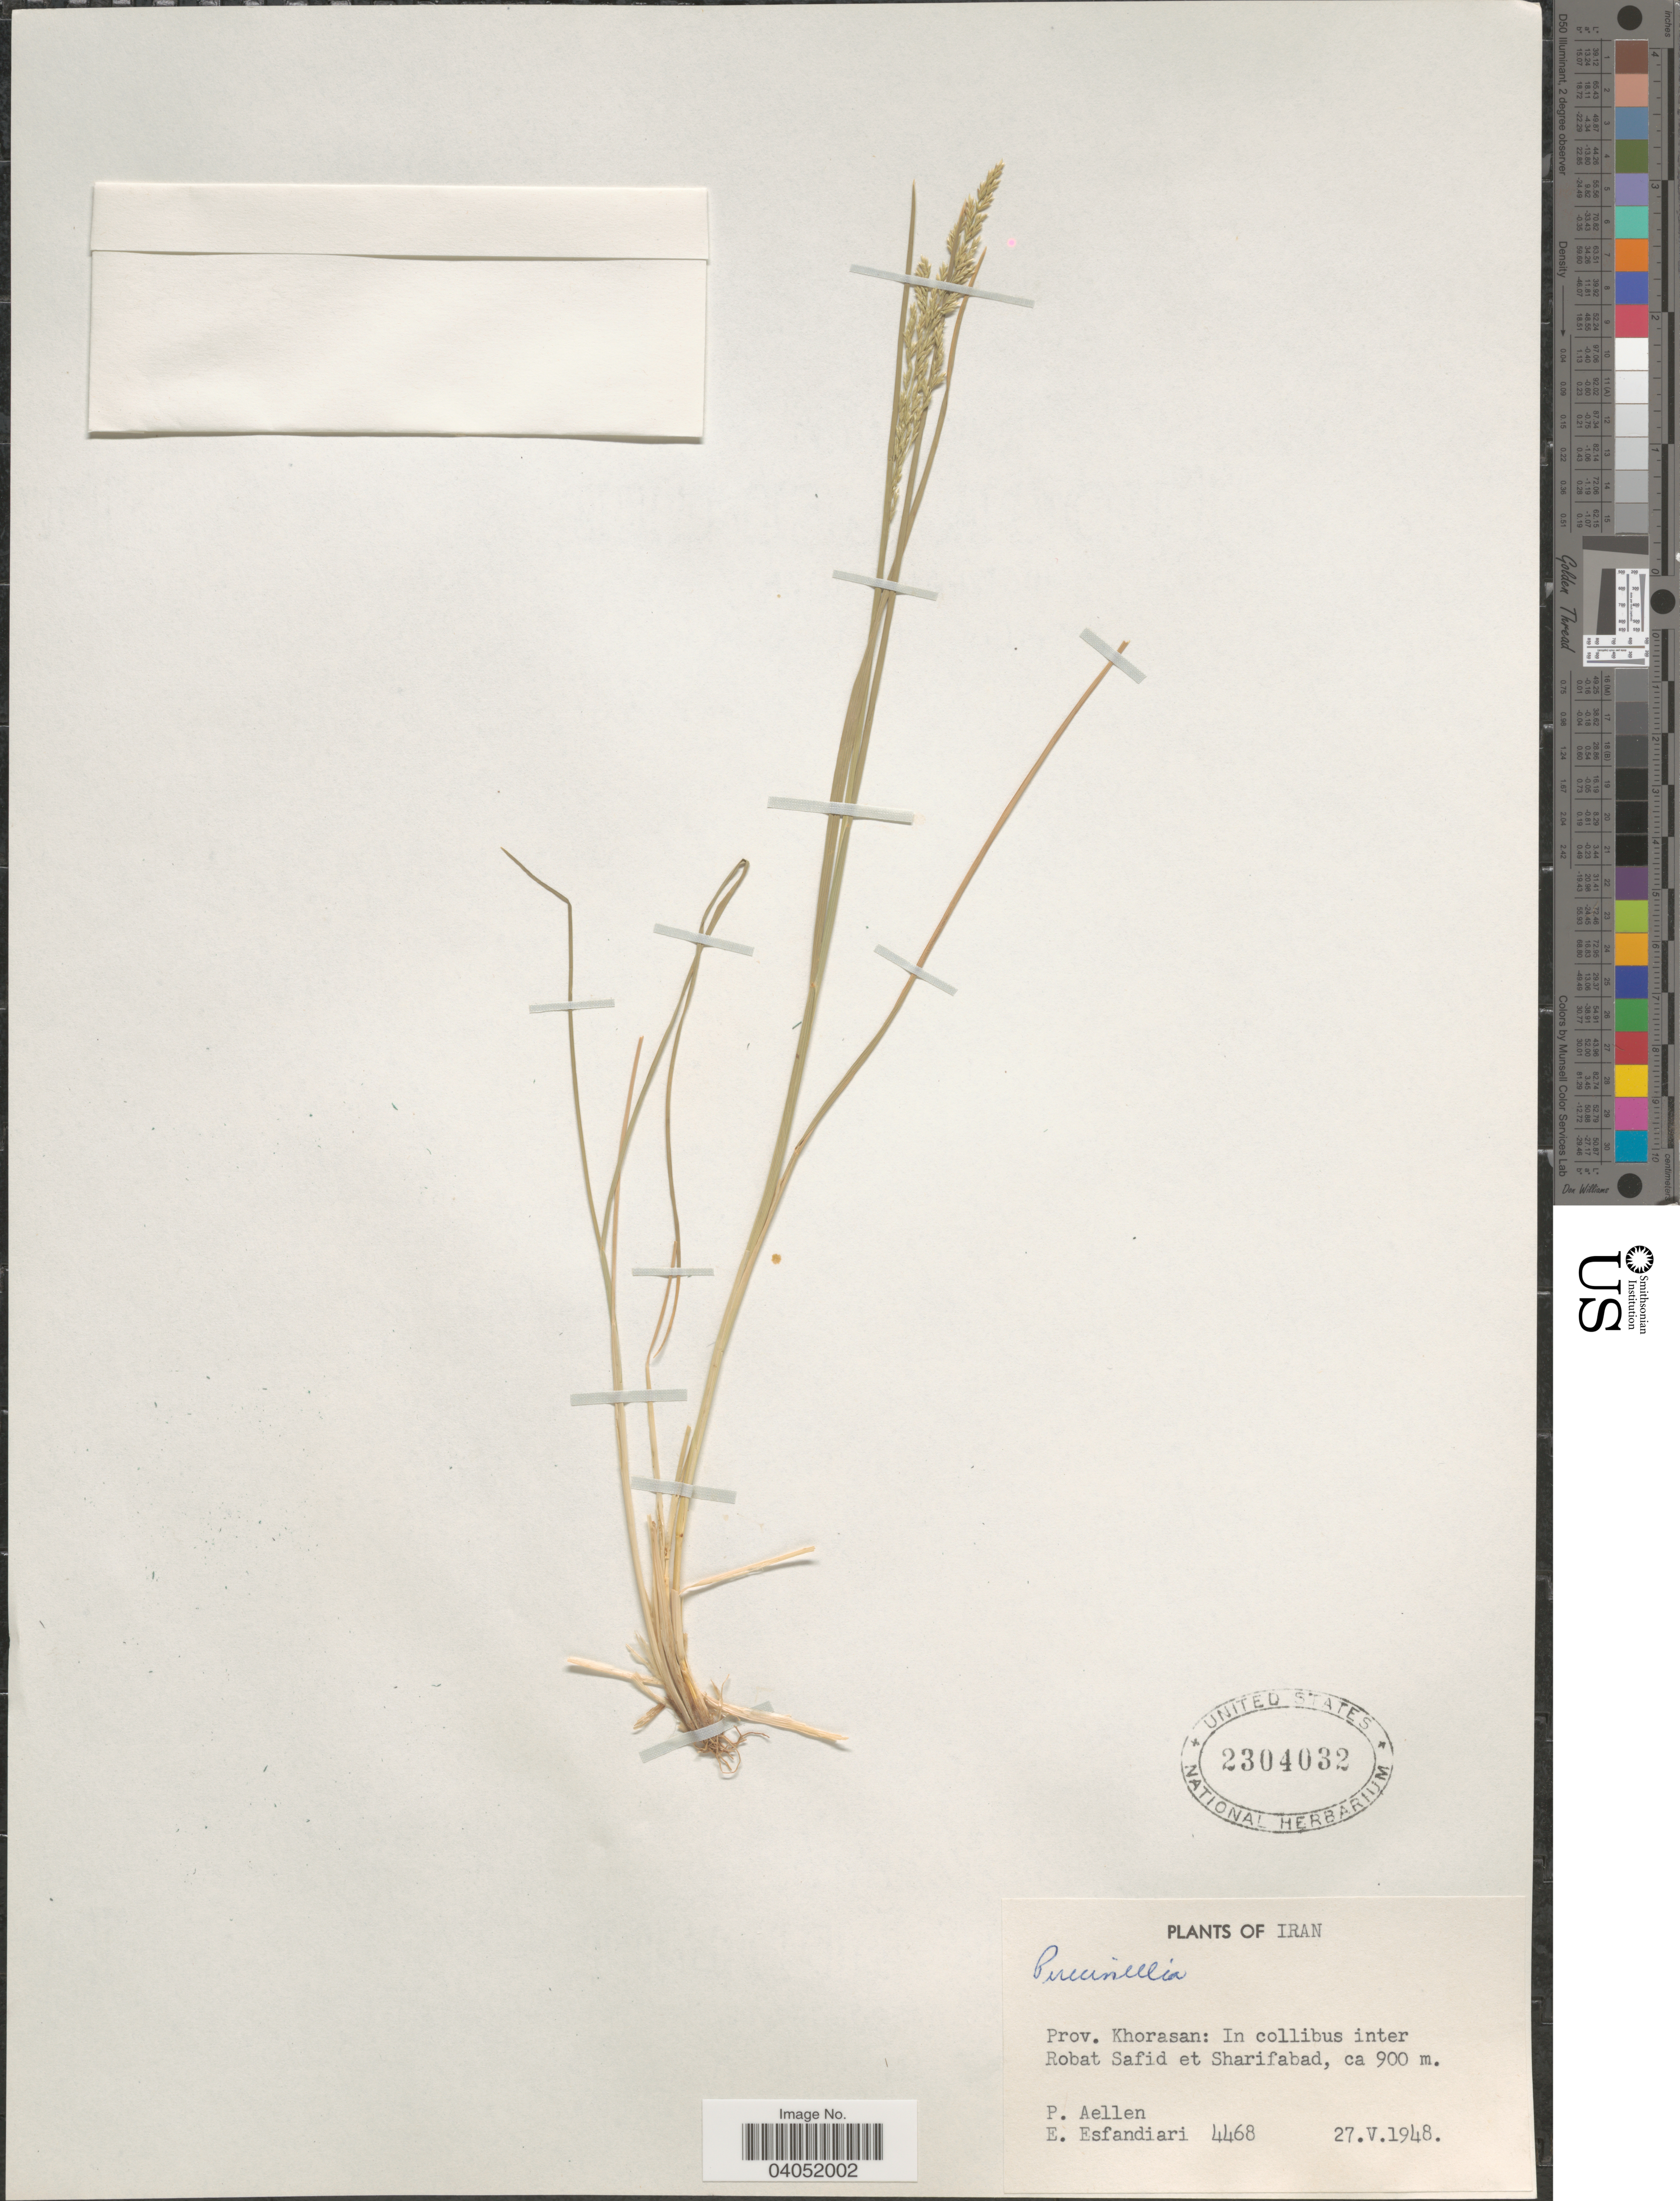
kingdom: Plantae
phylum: Tracheophyta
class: Liliopsida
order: Poales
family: Poaceae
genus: Puccinellia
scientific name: Puccinellia sp.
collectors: P. Aellen & E. Esfandiari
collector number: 4468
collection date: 1948-05-27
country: Iran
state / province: Khorasan [obsolete]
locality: In collibus inter Robat Safid et Sharifabad.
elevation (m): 900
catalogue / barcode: US 2304032